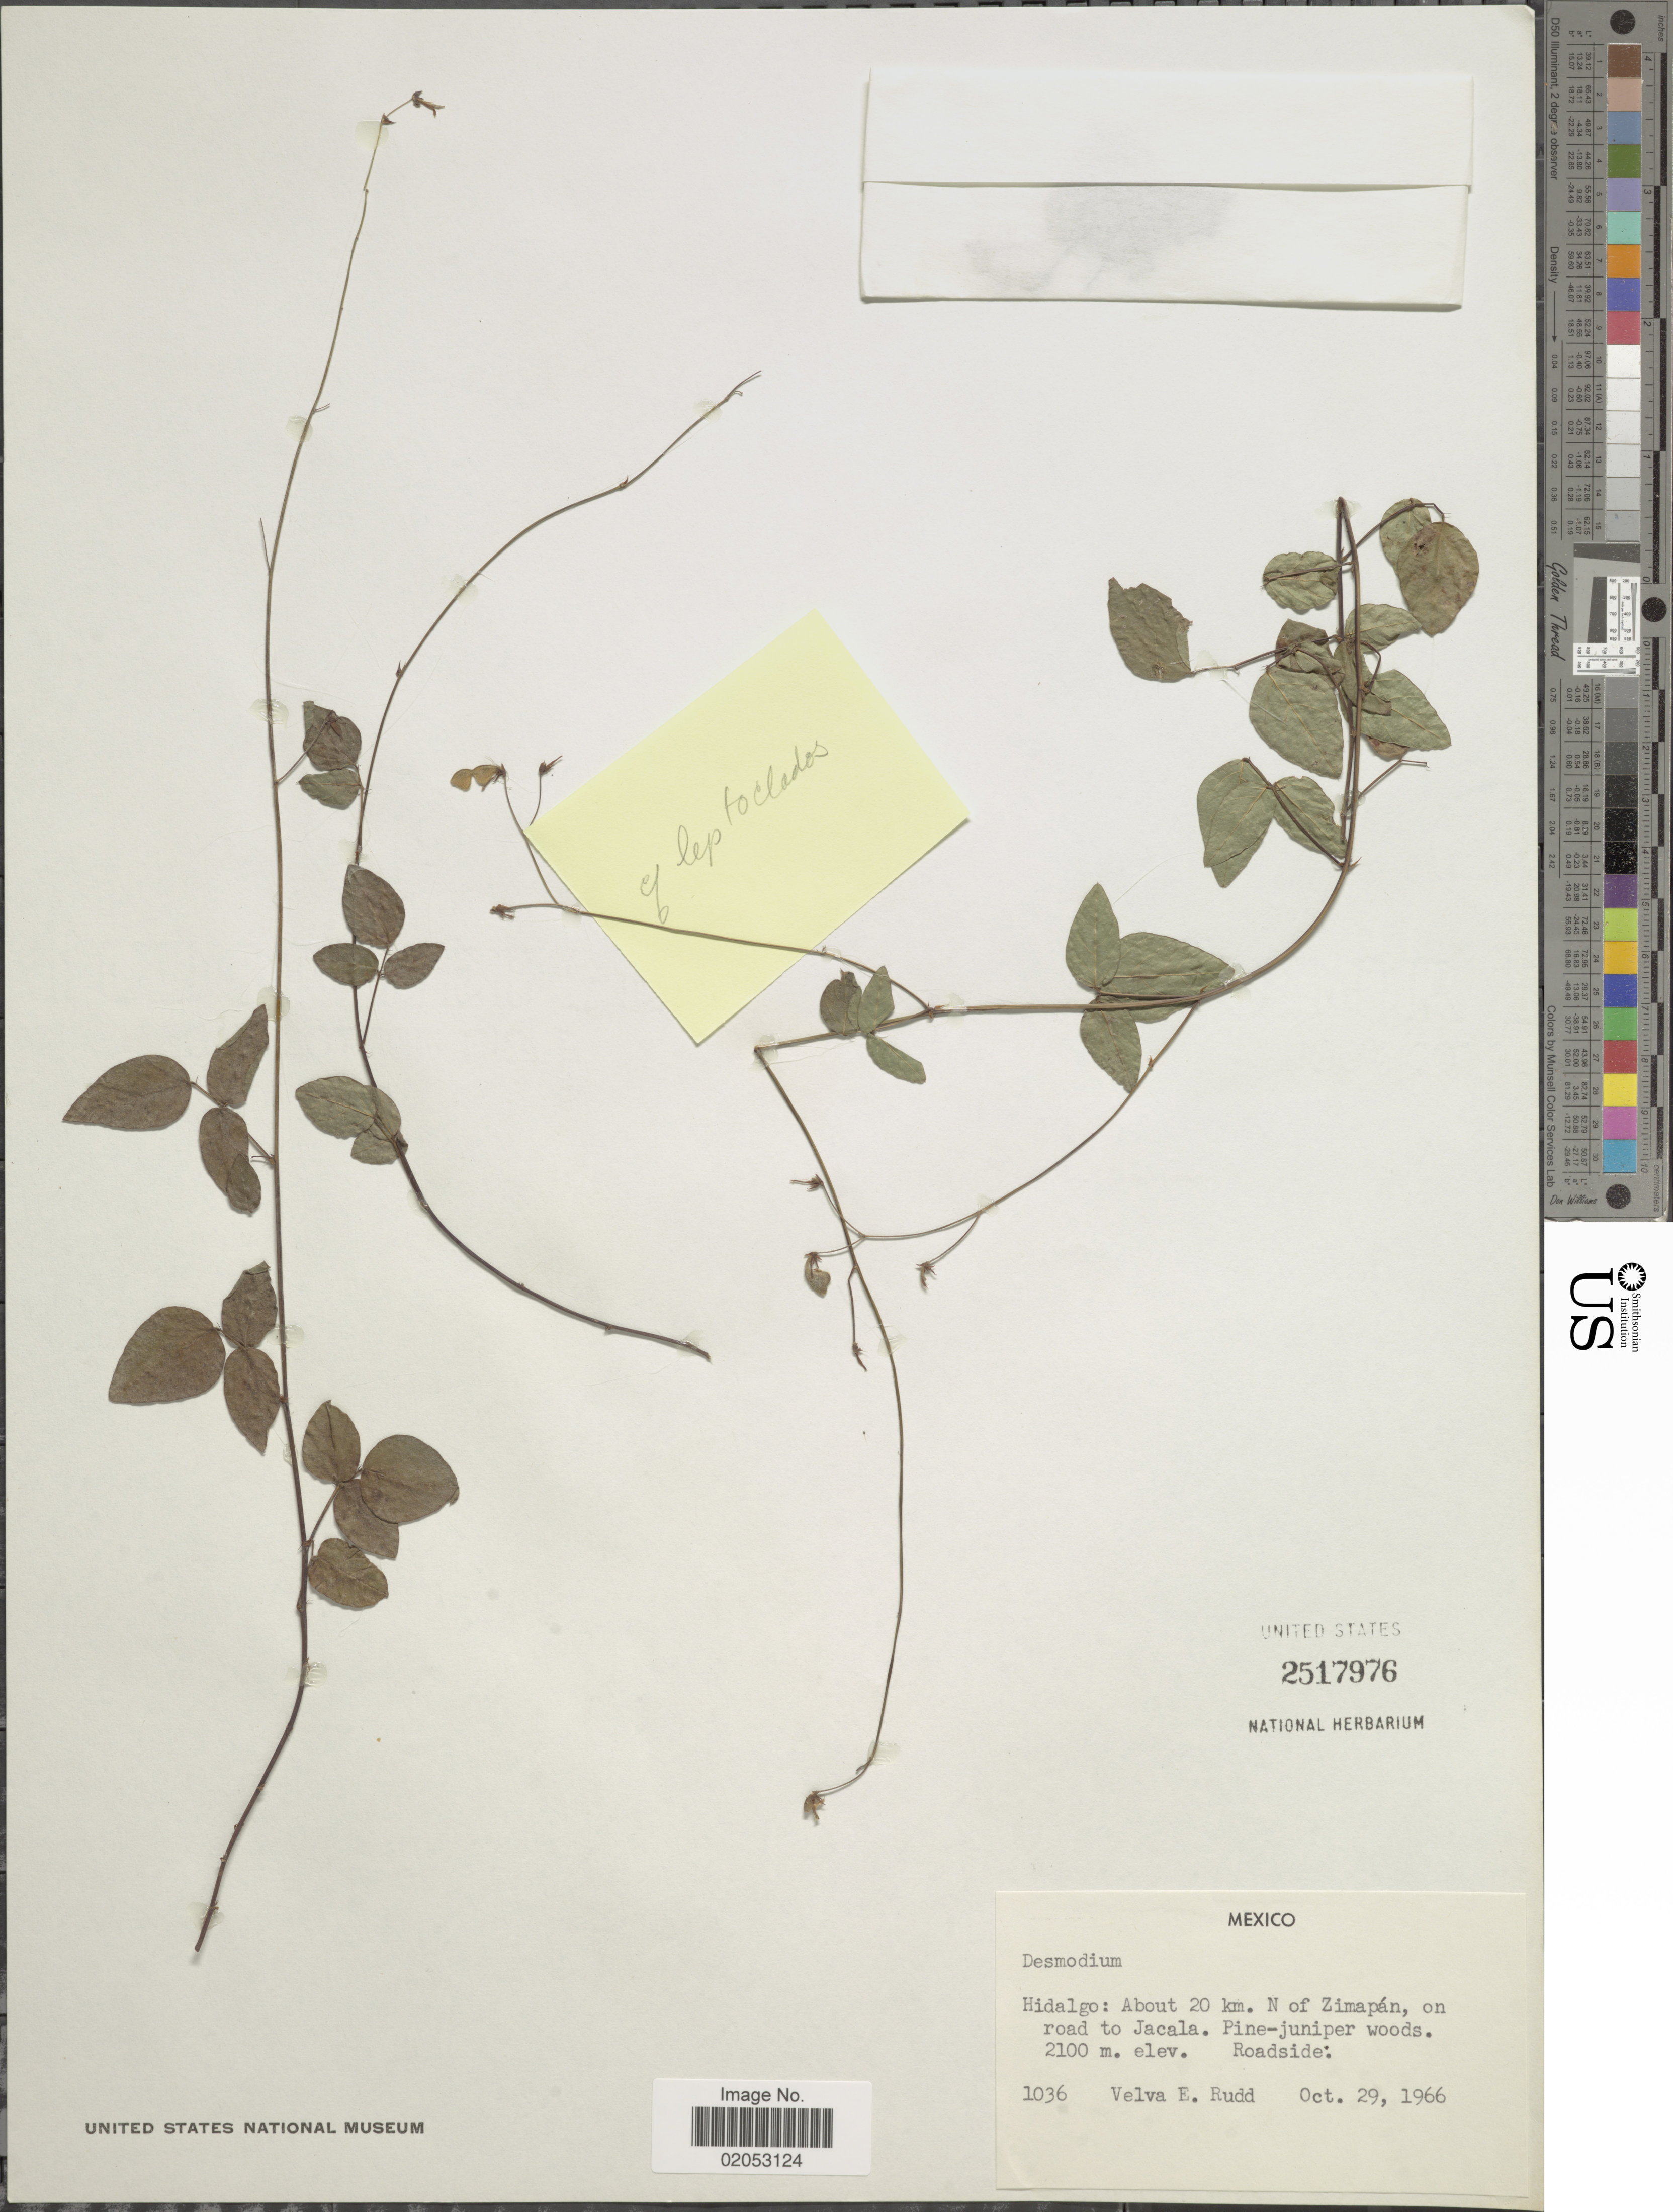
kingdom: Plantae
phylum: Tracheophyta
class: Magnoliopsida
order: Fabales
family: Fabaceae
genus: Desmodium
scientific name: Desmodium sp.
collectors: V. E. Rudd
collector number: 1036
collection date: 1966-10-29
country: Mexico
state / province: Hidalgo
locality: About 20 km. N of Zimapán, on road to Jacala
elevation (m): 2100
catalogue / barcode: US 2517976